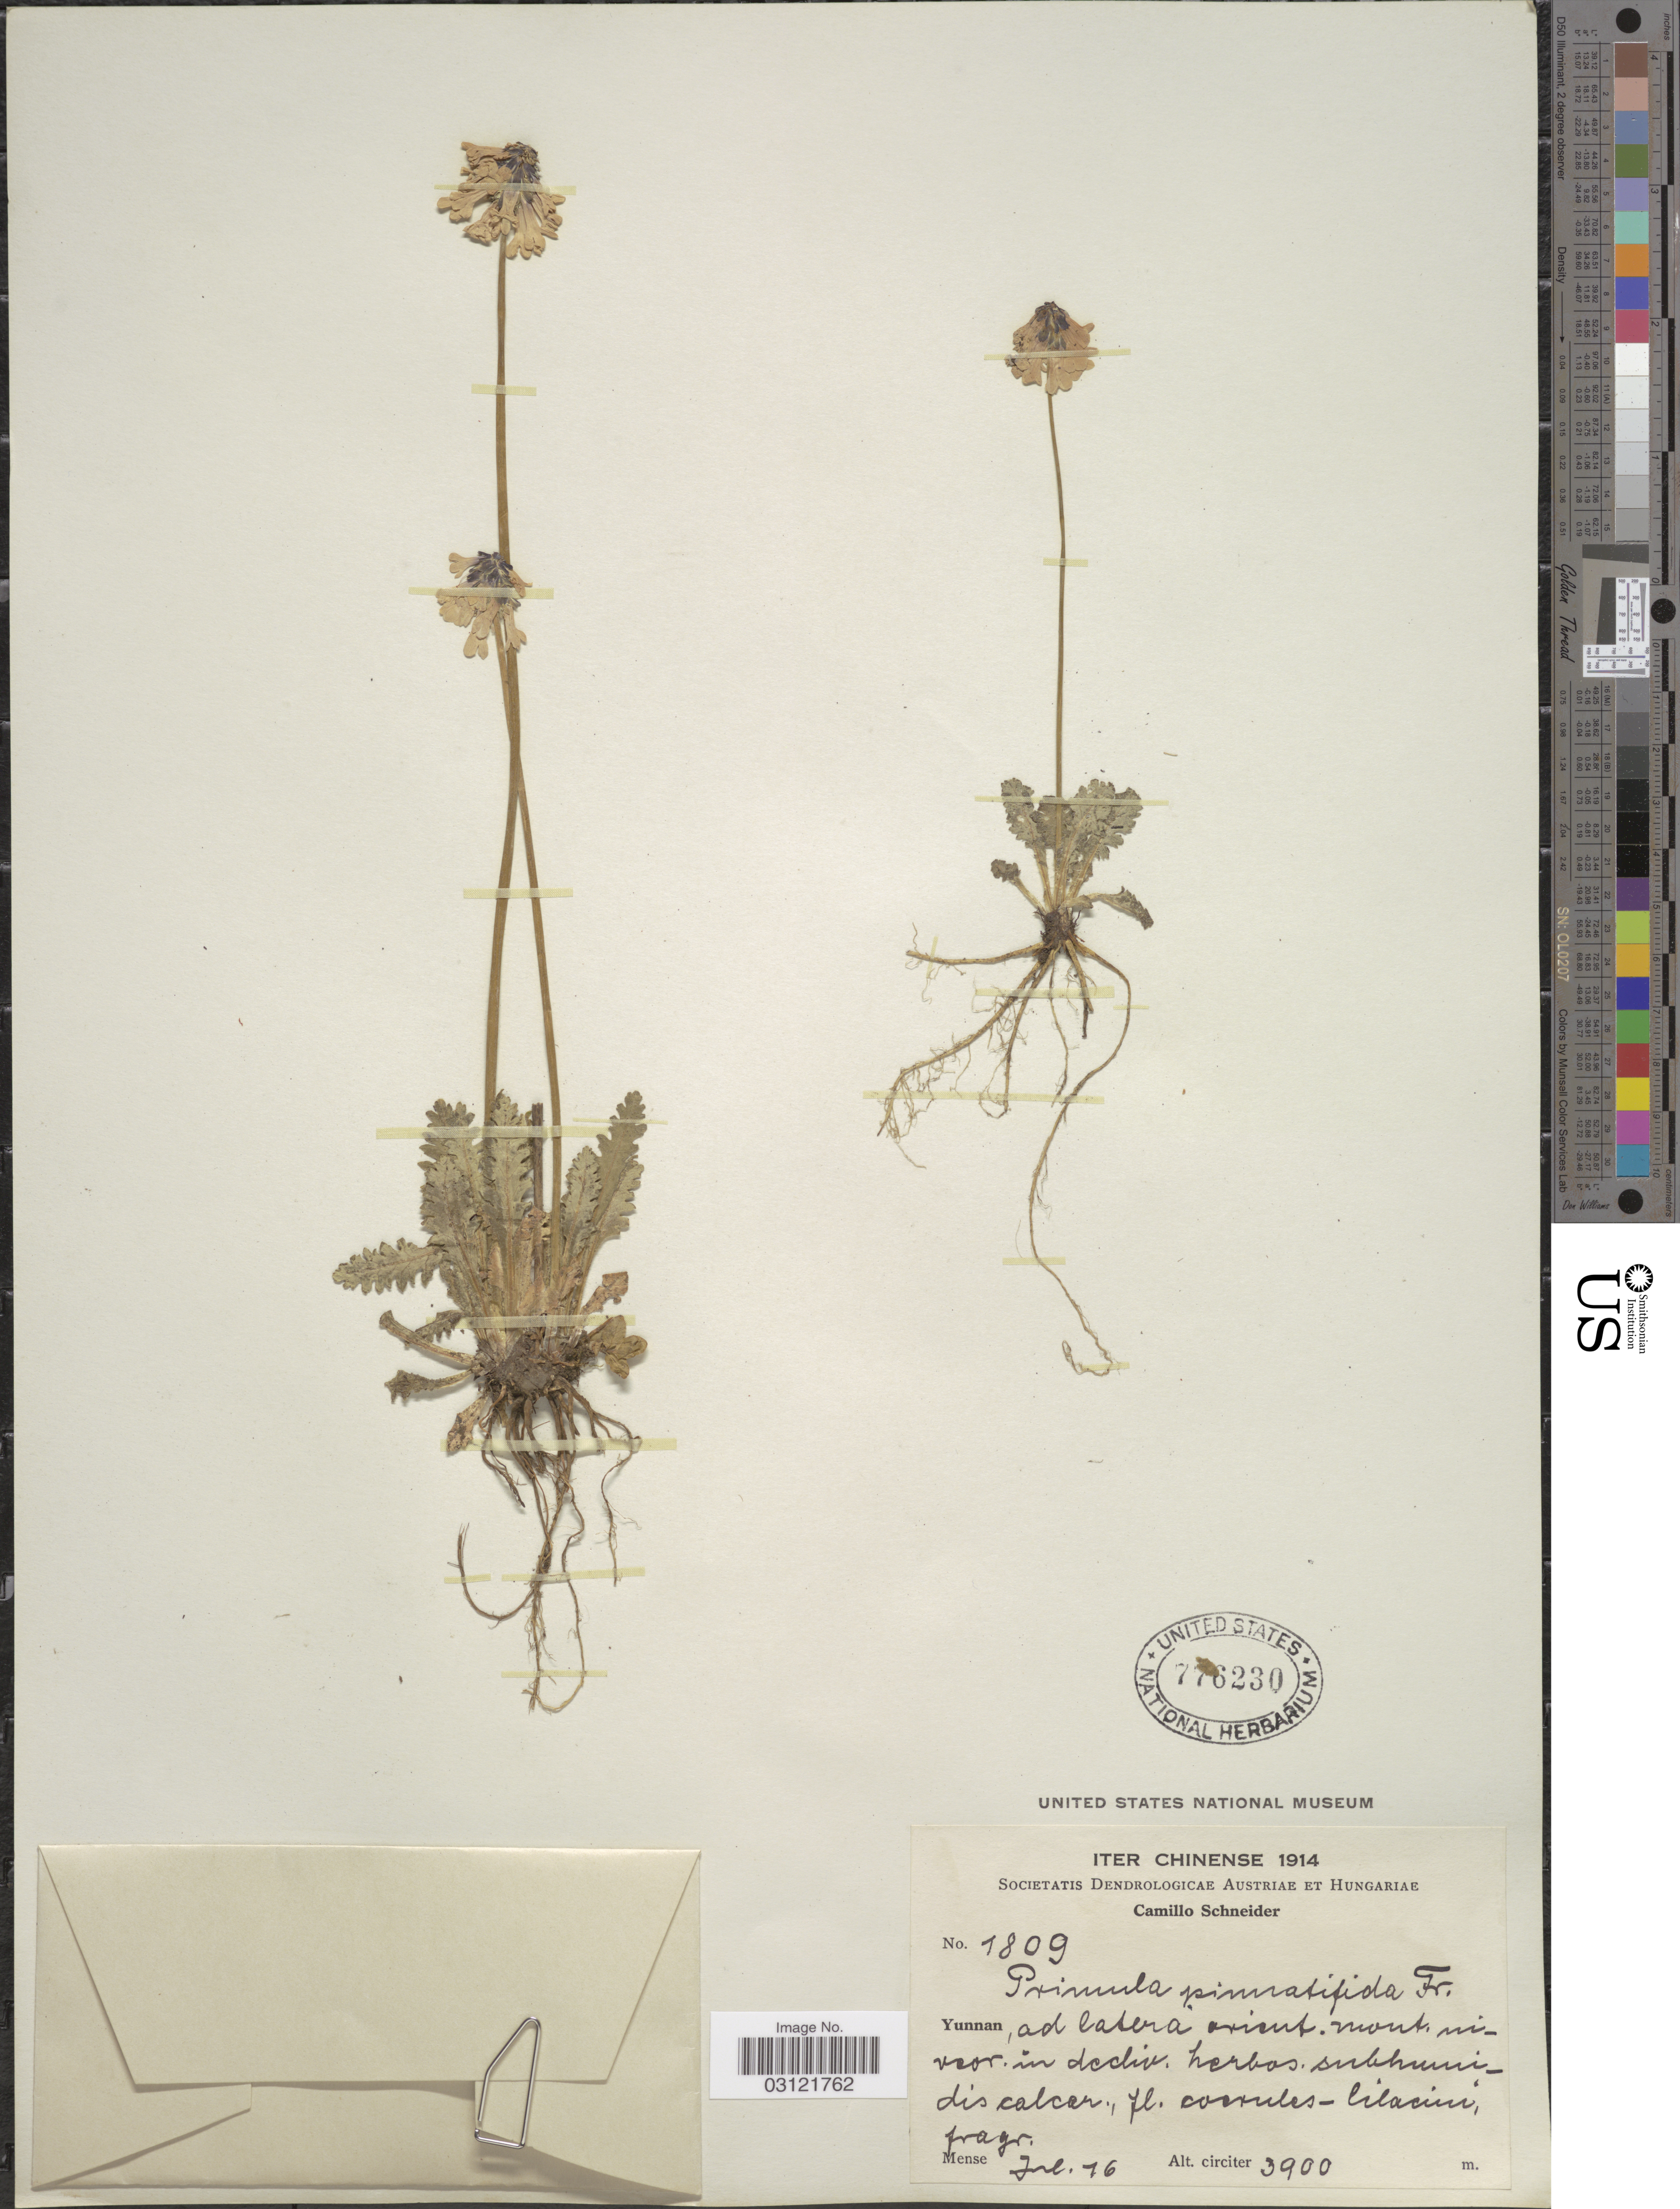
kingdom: Plantae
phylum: Tracheophyta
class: Magnoliopsida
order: Ericales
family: Primulaceae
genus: Primula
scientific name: Primula pinnatifida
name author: Franch.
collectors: C. K. Schneider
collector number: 1809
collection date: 1914-07-16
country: China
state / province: Yunnan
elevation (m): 3900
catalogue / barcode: US 776230